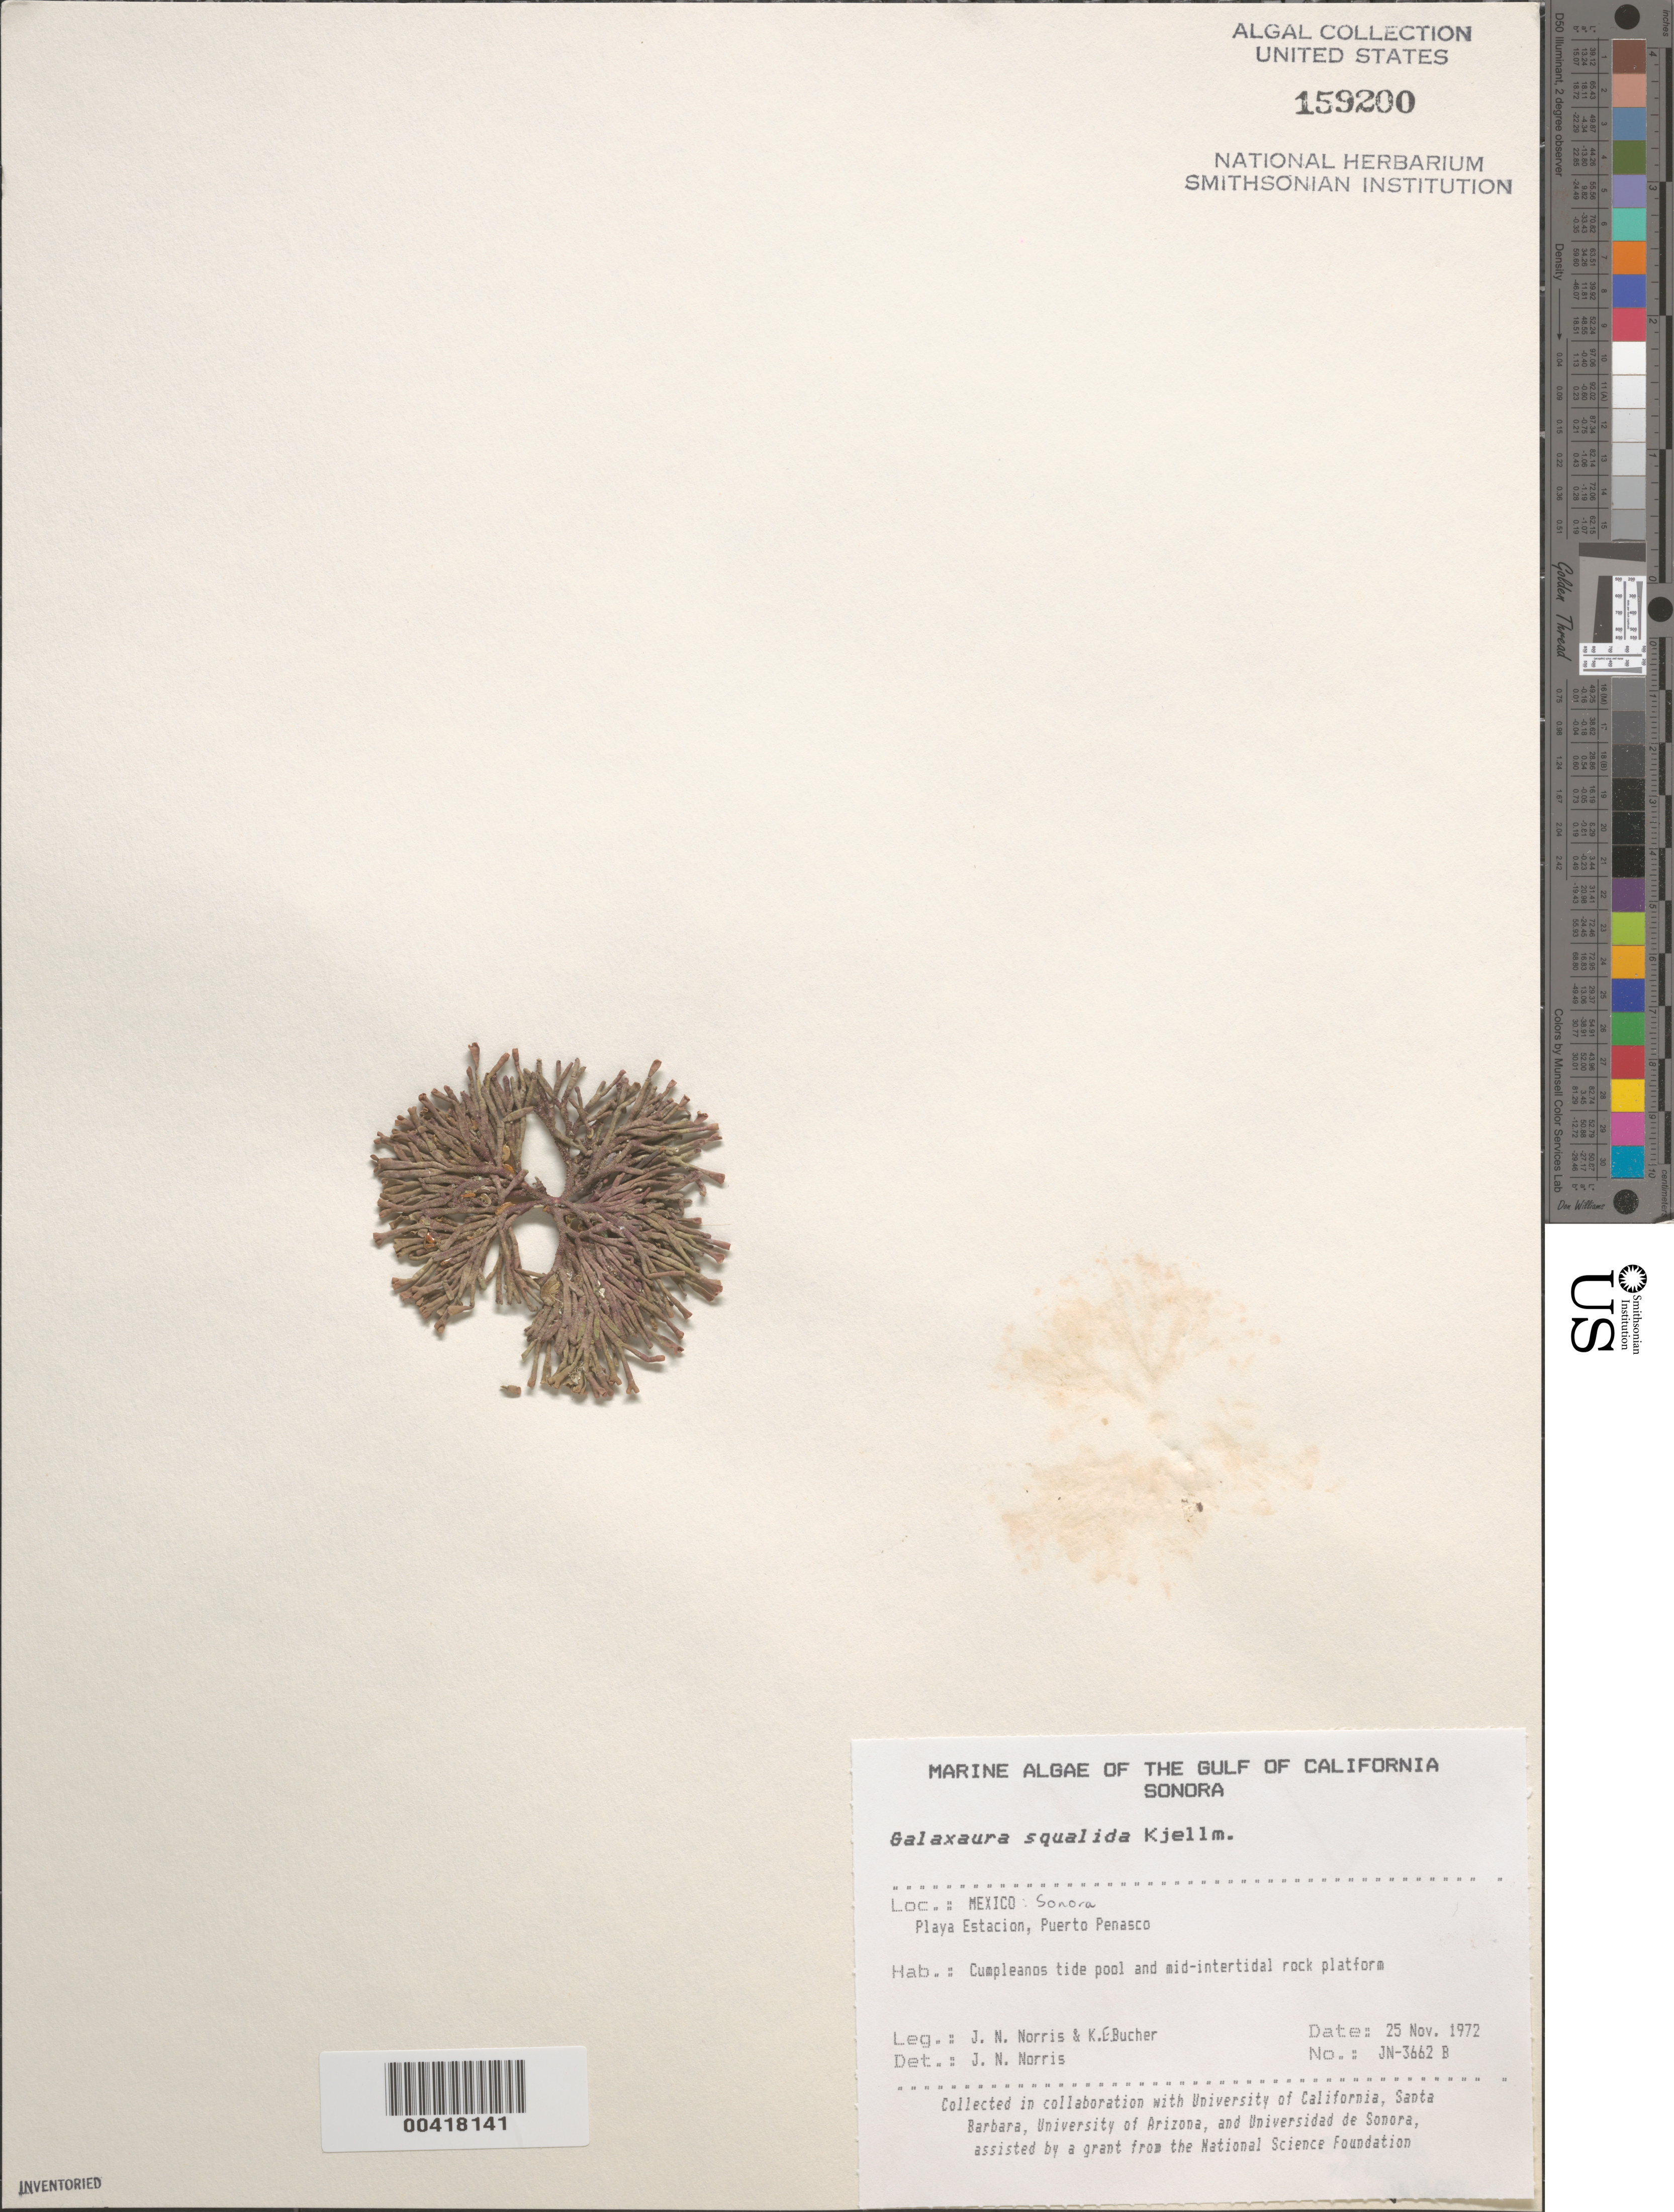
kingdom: Plantae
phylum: Rhodophyta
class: Florideophyceae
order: Nemaliales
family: Galaxauraceae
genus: Galaxaura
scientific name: Galaxaura rugosa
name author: (Ellis & Sol.) J.V.Lamouroux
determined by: Algae name updating Project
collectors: J. N. Norris & K. E. Bucher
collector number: JN-3662b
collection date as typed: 25 Nov 1972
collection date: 1972-11-25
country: Mexico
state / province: Sonora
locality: Playa Estacion, Puerto Penasco, Cumpleanos tide pool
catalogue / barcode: US 159200